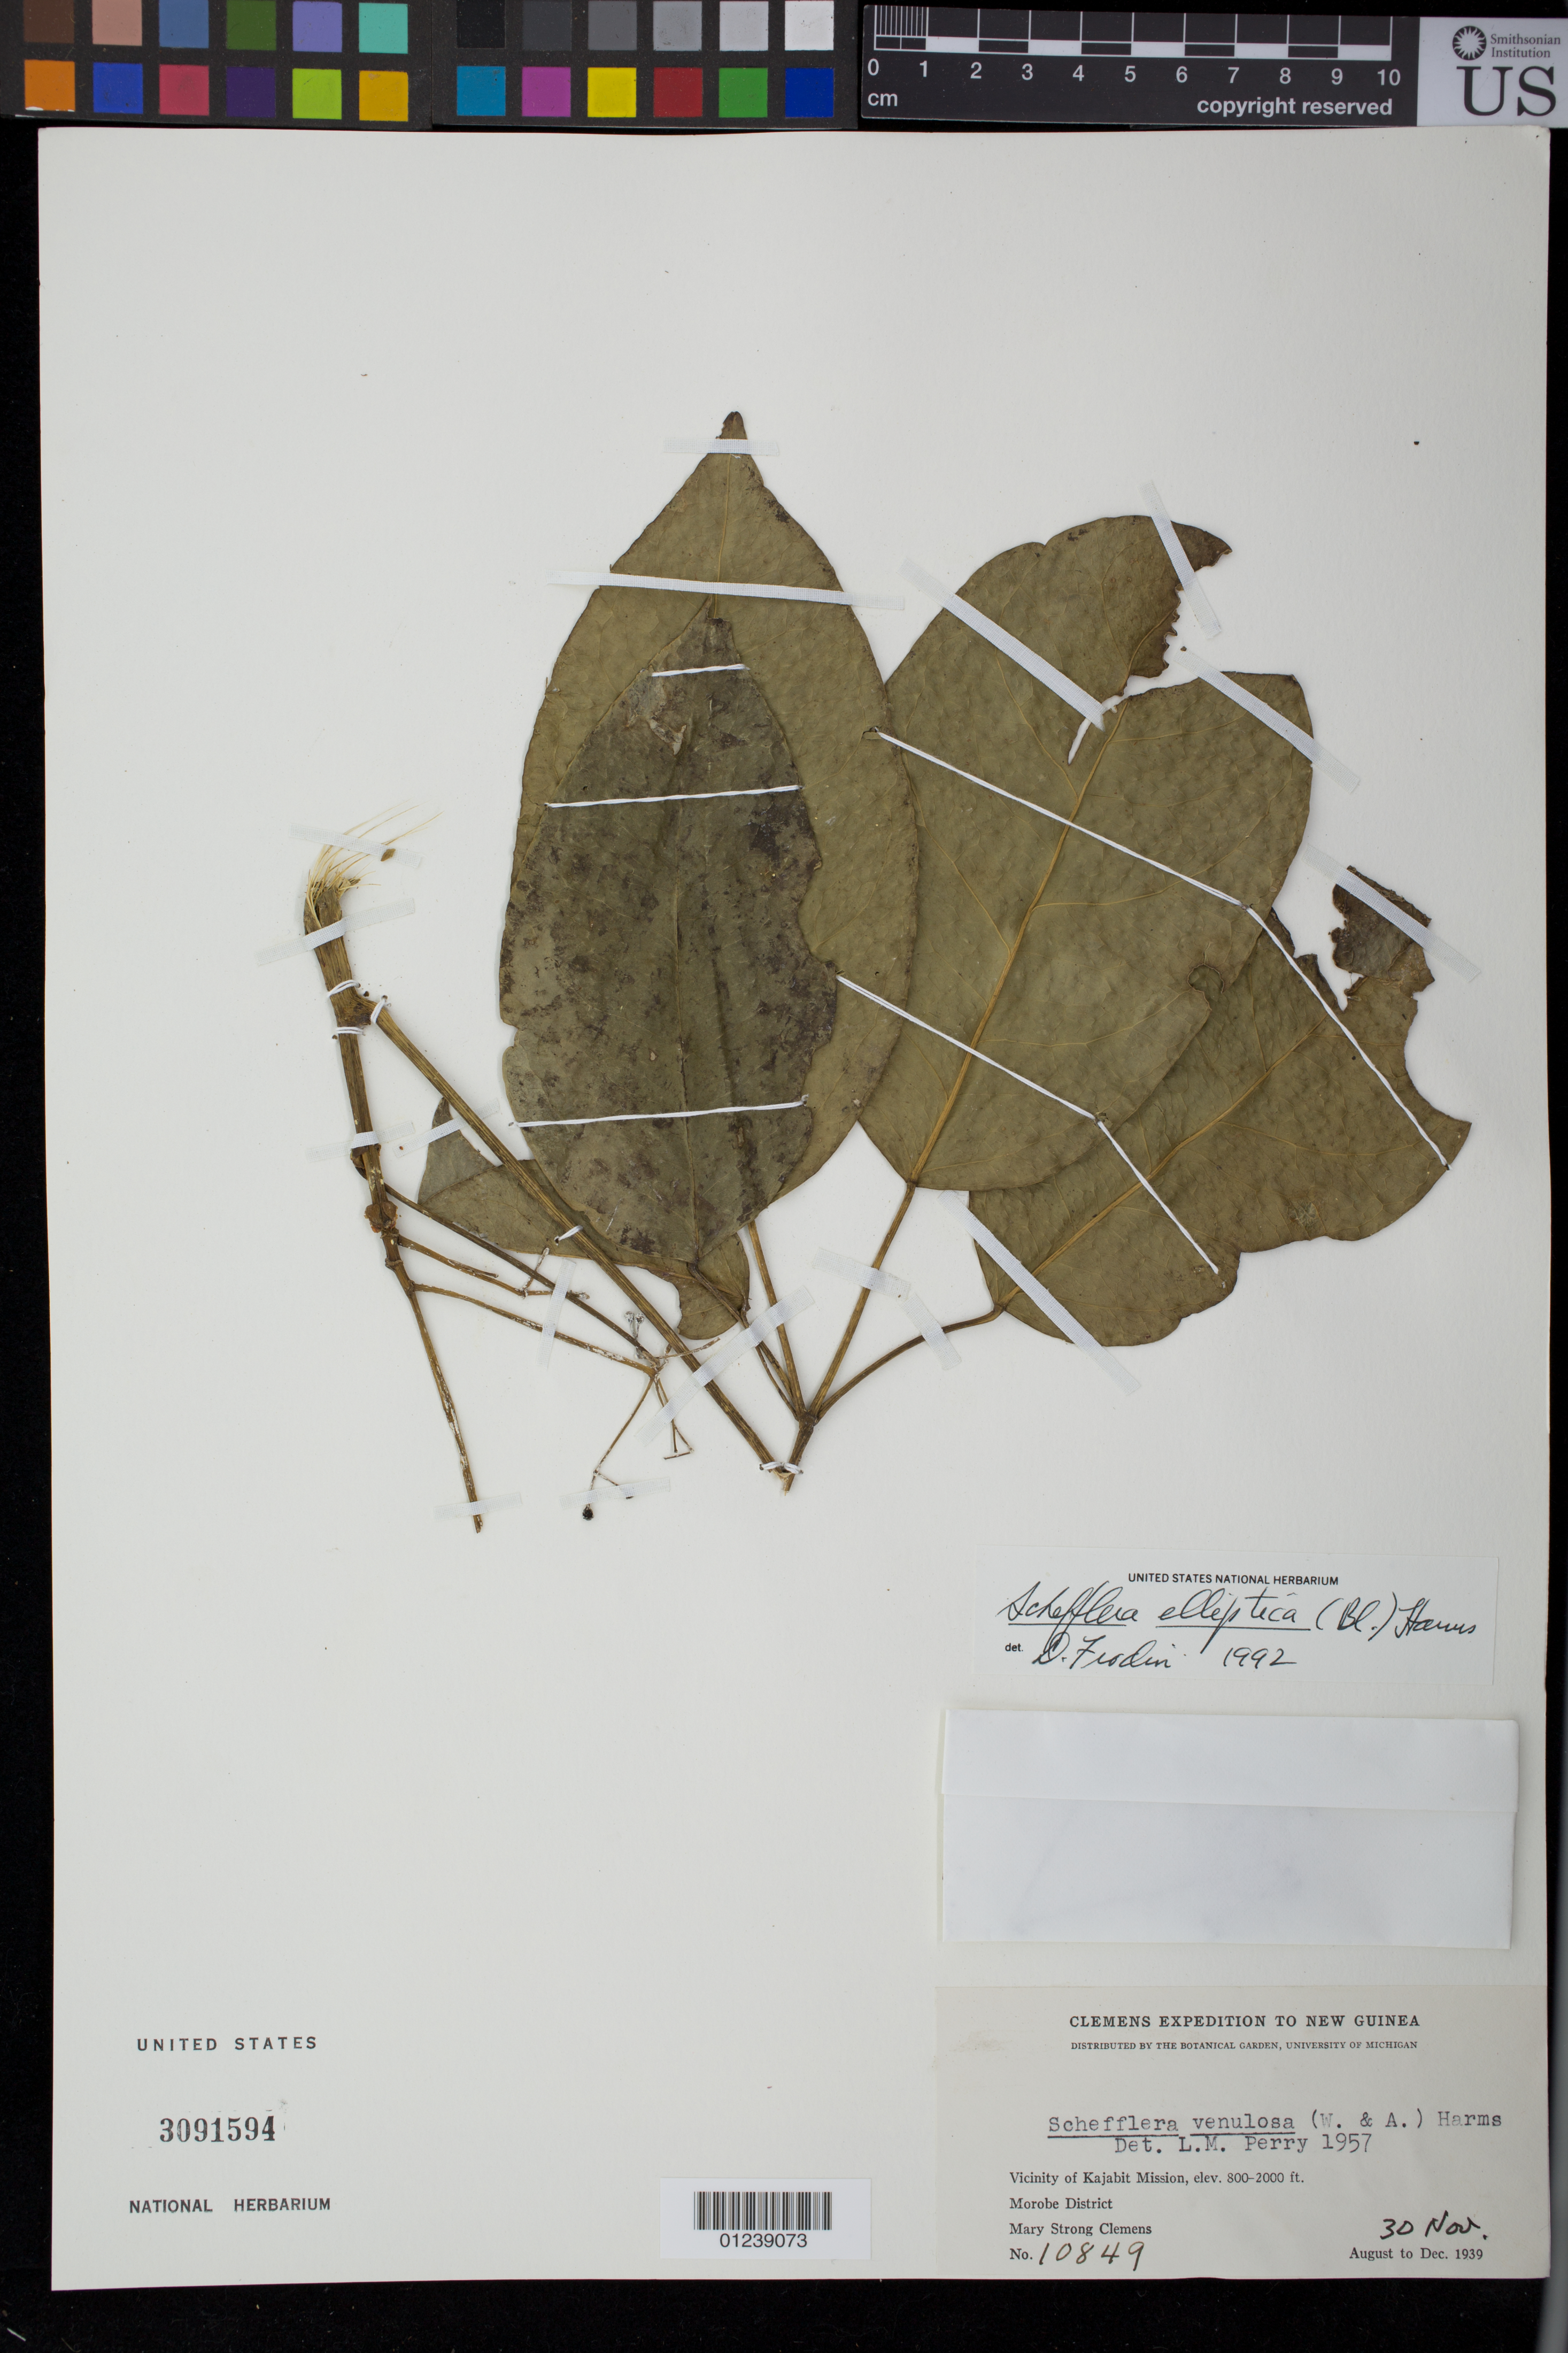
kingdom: Plantae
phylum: Tracheophyta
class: Magnoliopsida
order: Apiales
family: Araliaceae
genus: Heptapleurum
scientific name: Heptapleurum ellipticum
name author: (Blume) Seem.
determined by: Wagner, W. L., (BOT), Smithsonian Institution - National Museum of Natural History (UNITED STATES)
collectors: M. S. Clemens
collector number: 10849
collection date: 1939-11-30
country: Papua New Guinea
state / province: Morobe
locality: Vicinity of Kajabit Mission.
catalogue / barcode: US 3091594